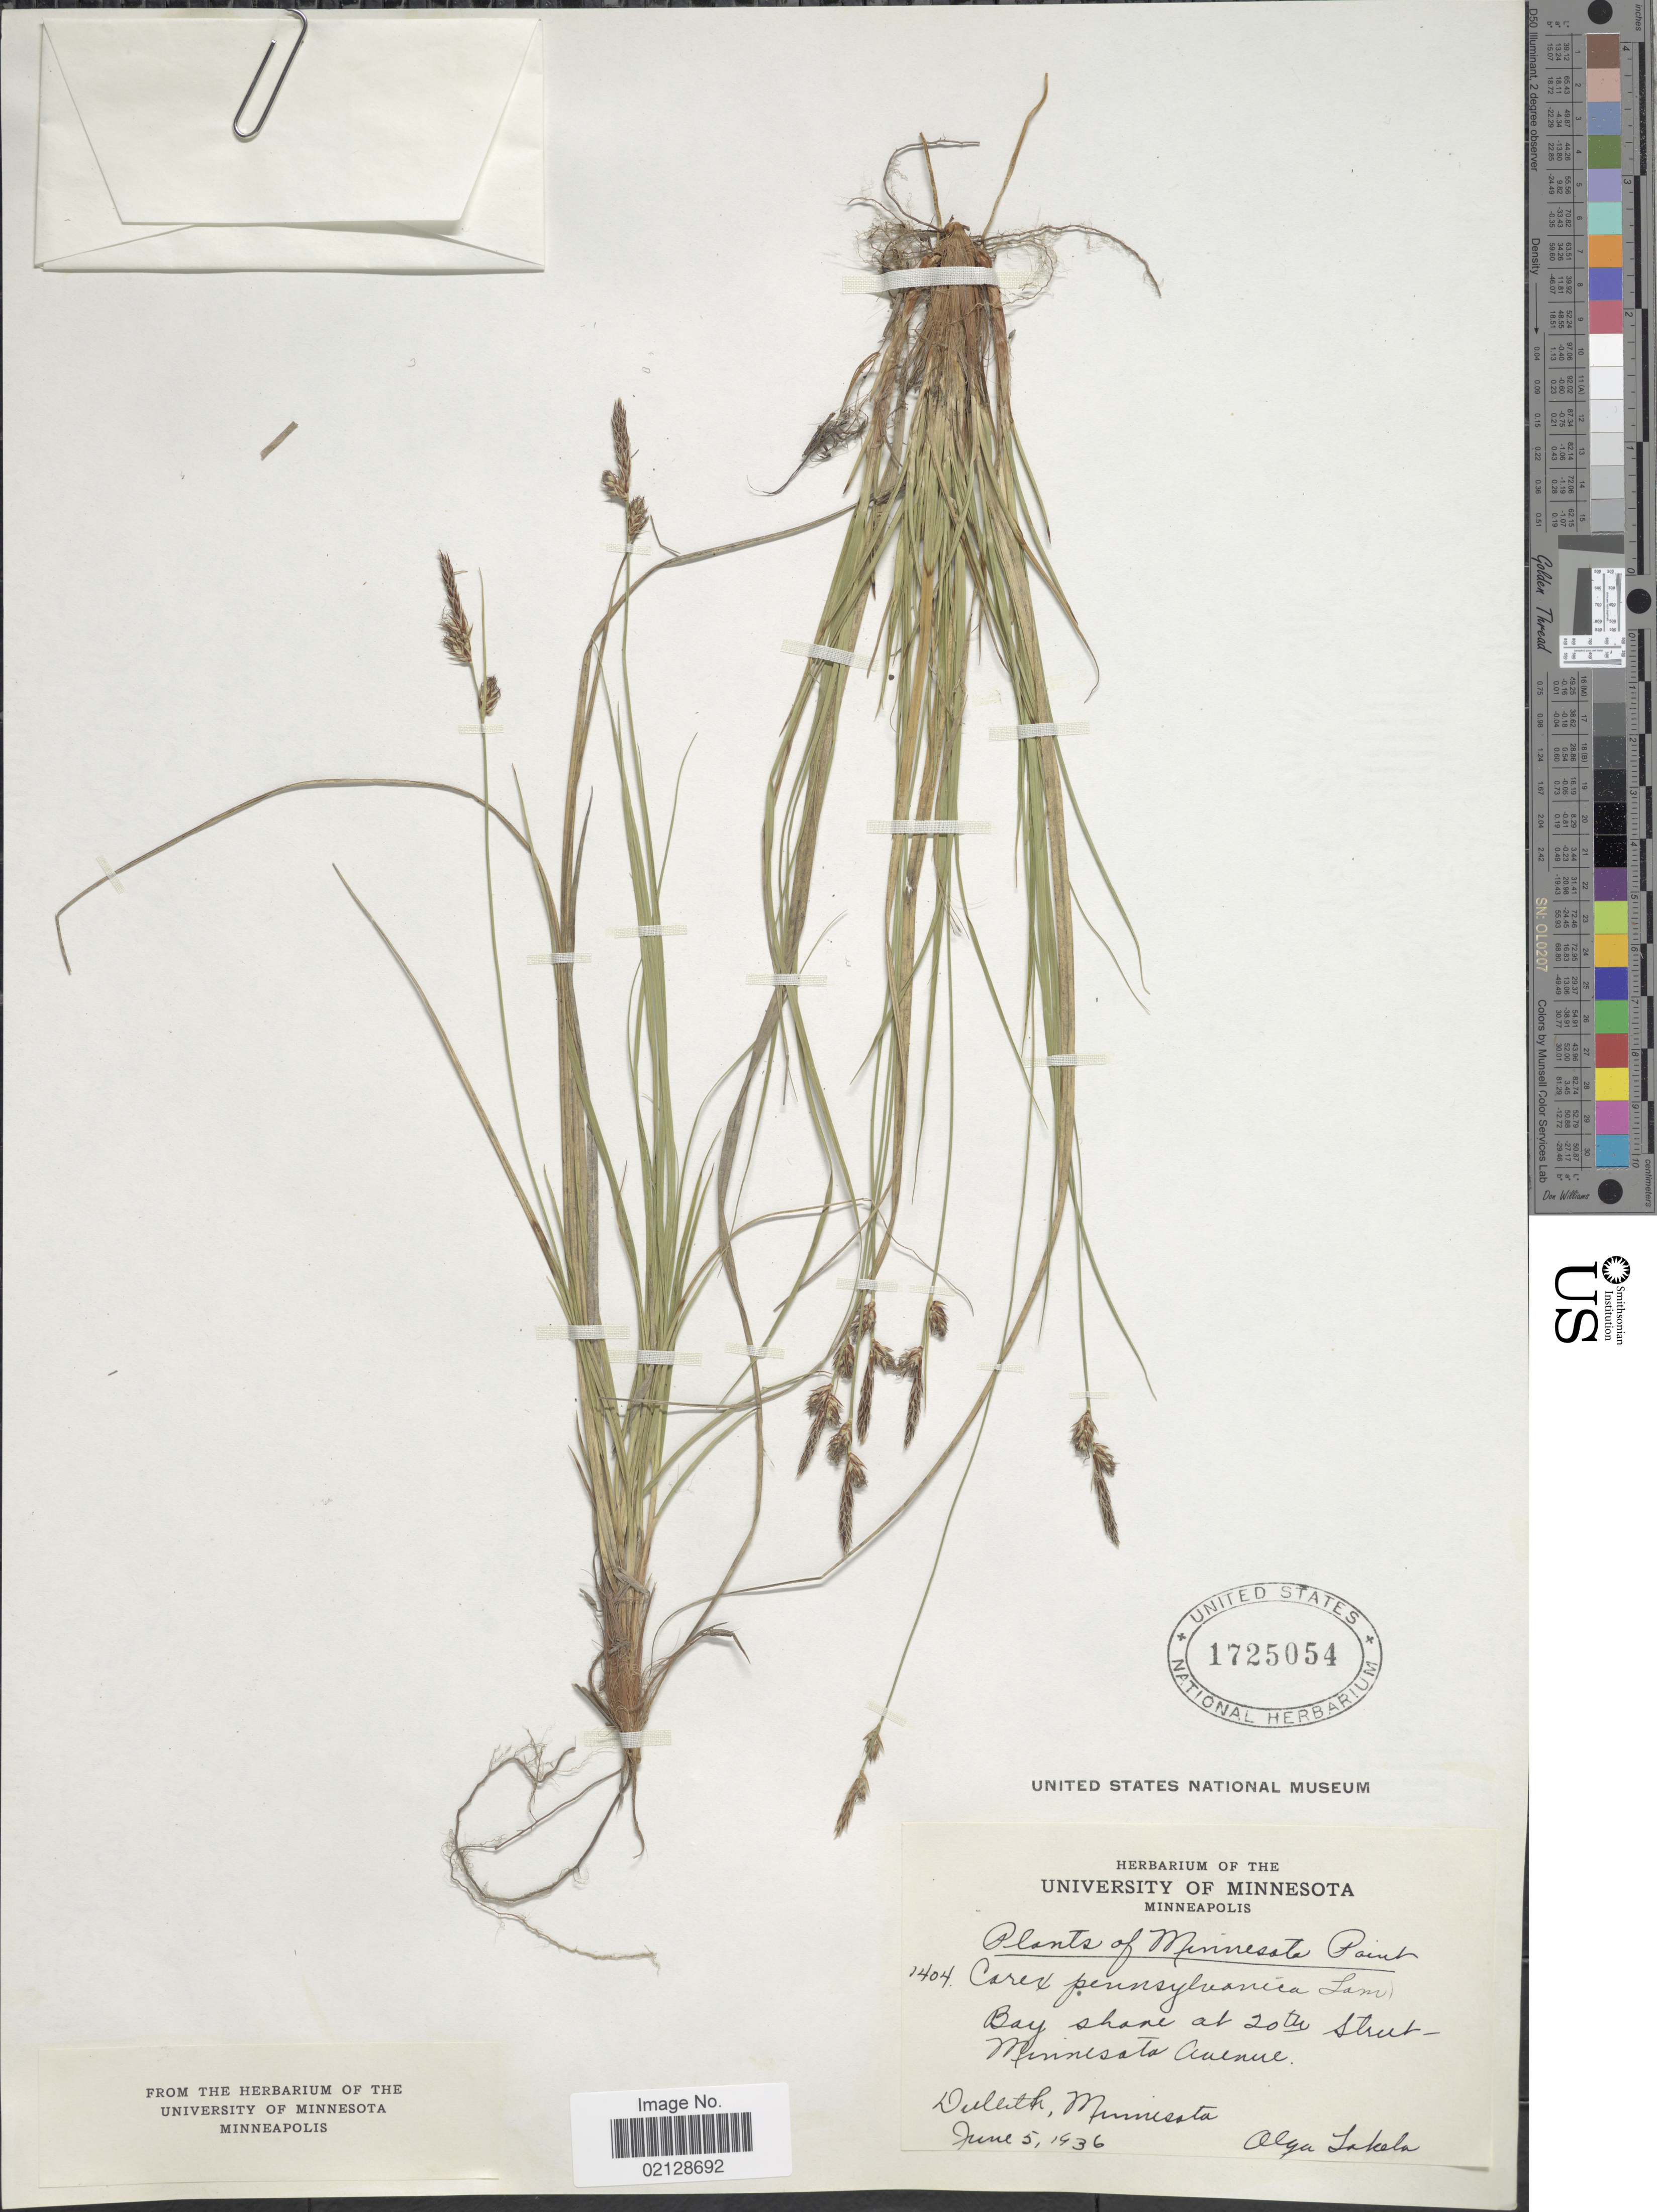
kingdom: Plantae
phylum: Tracheophyta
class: Liliopsida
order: Poales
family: Cyperaceae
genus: Carex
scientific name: Carex pensylvanica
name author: Lam.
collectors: O. K. Lakela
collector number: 1404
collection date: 1936-06-05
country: United States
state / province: Minnesota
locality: Bay shore at 20th Street, Minnesota Avenue, Dullith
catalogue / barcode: US 1725054